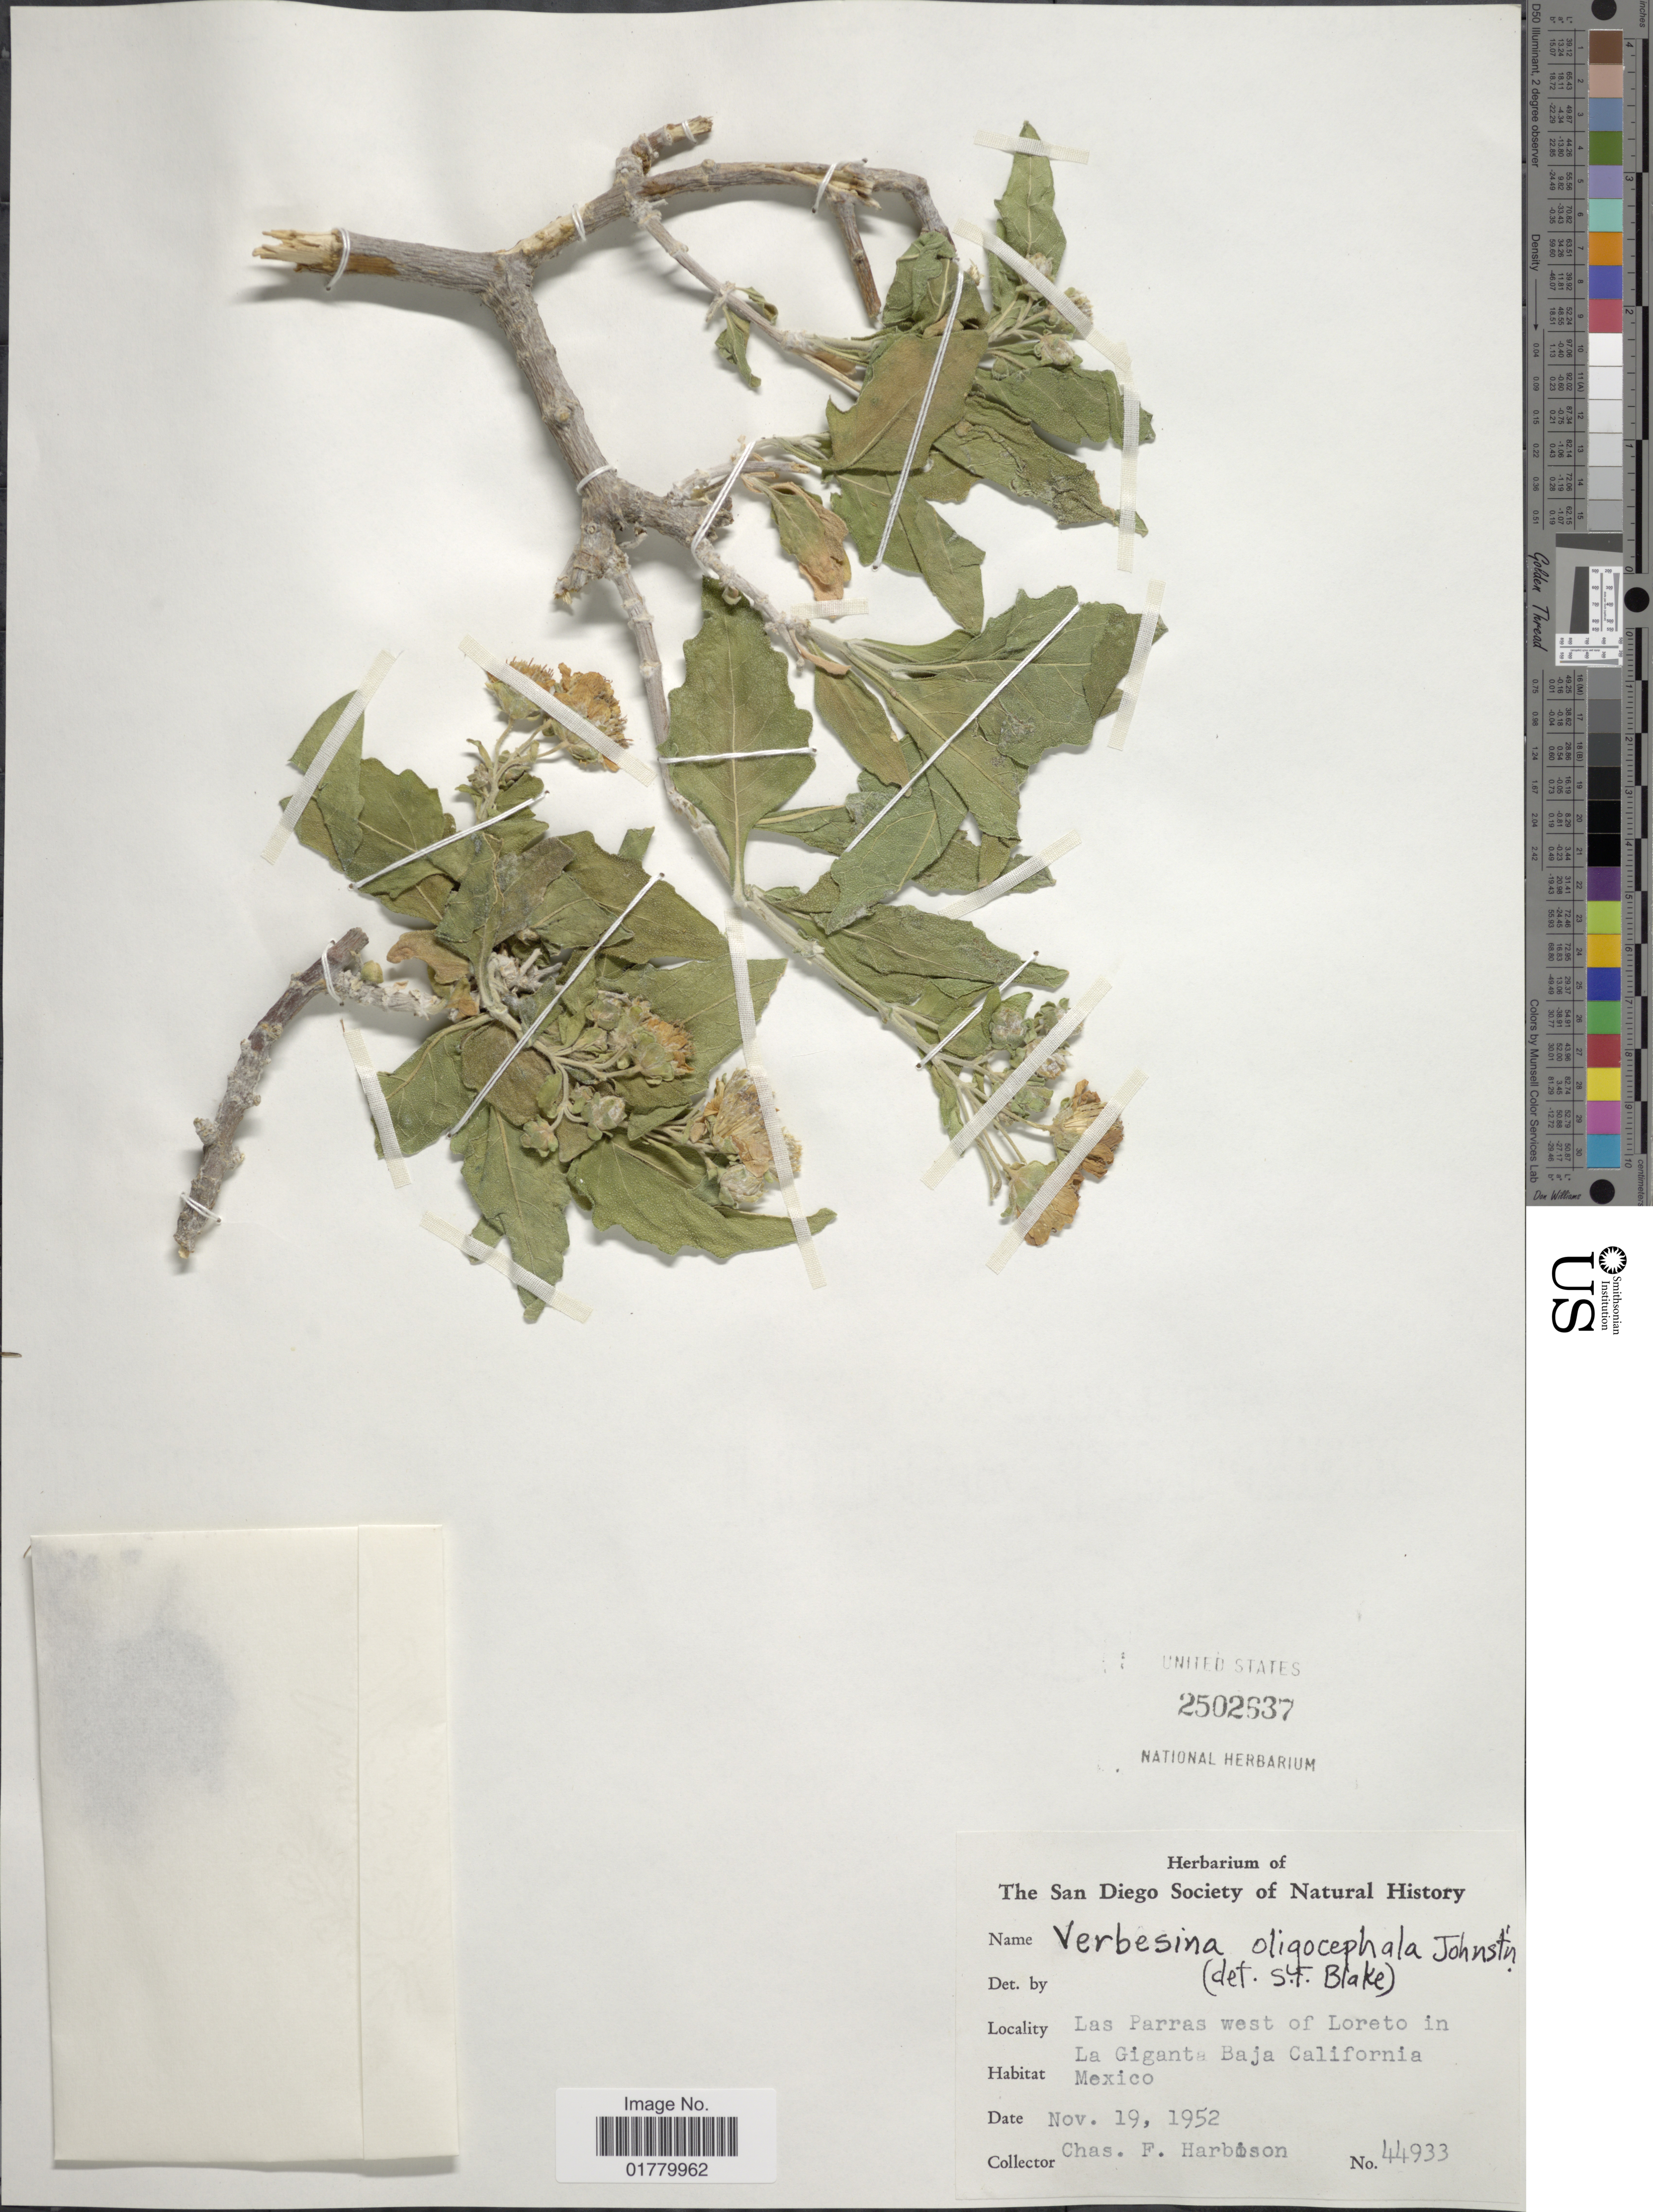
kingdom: Plantae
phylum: Tracheophyta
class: Magnoliopsida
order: Asterales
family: Asteraceae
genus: Verbesina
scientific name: Verbesina oligocephala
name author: I.M. Johnst.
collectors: C. F. Harbison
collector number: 44933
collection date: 1952-11-19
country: Mexico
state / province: Baja California Sur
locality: Las Parras west of Loreto in La Giganta Baja California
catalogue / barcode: US 2502637